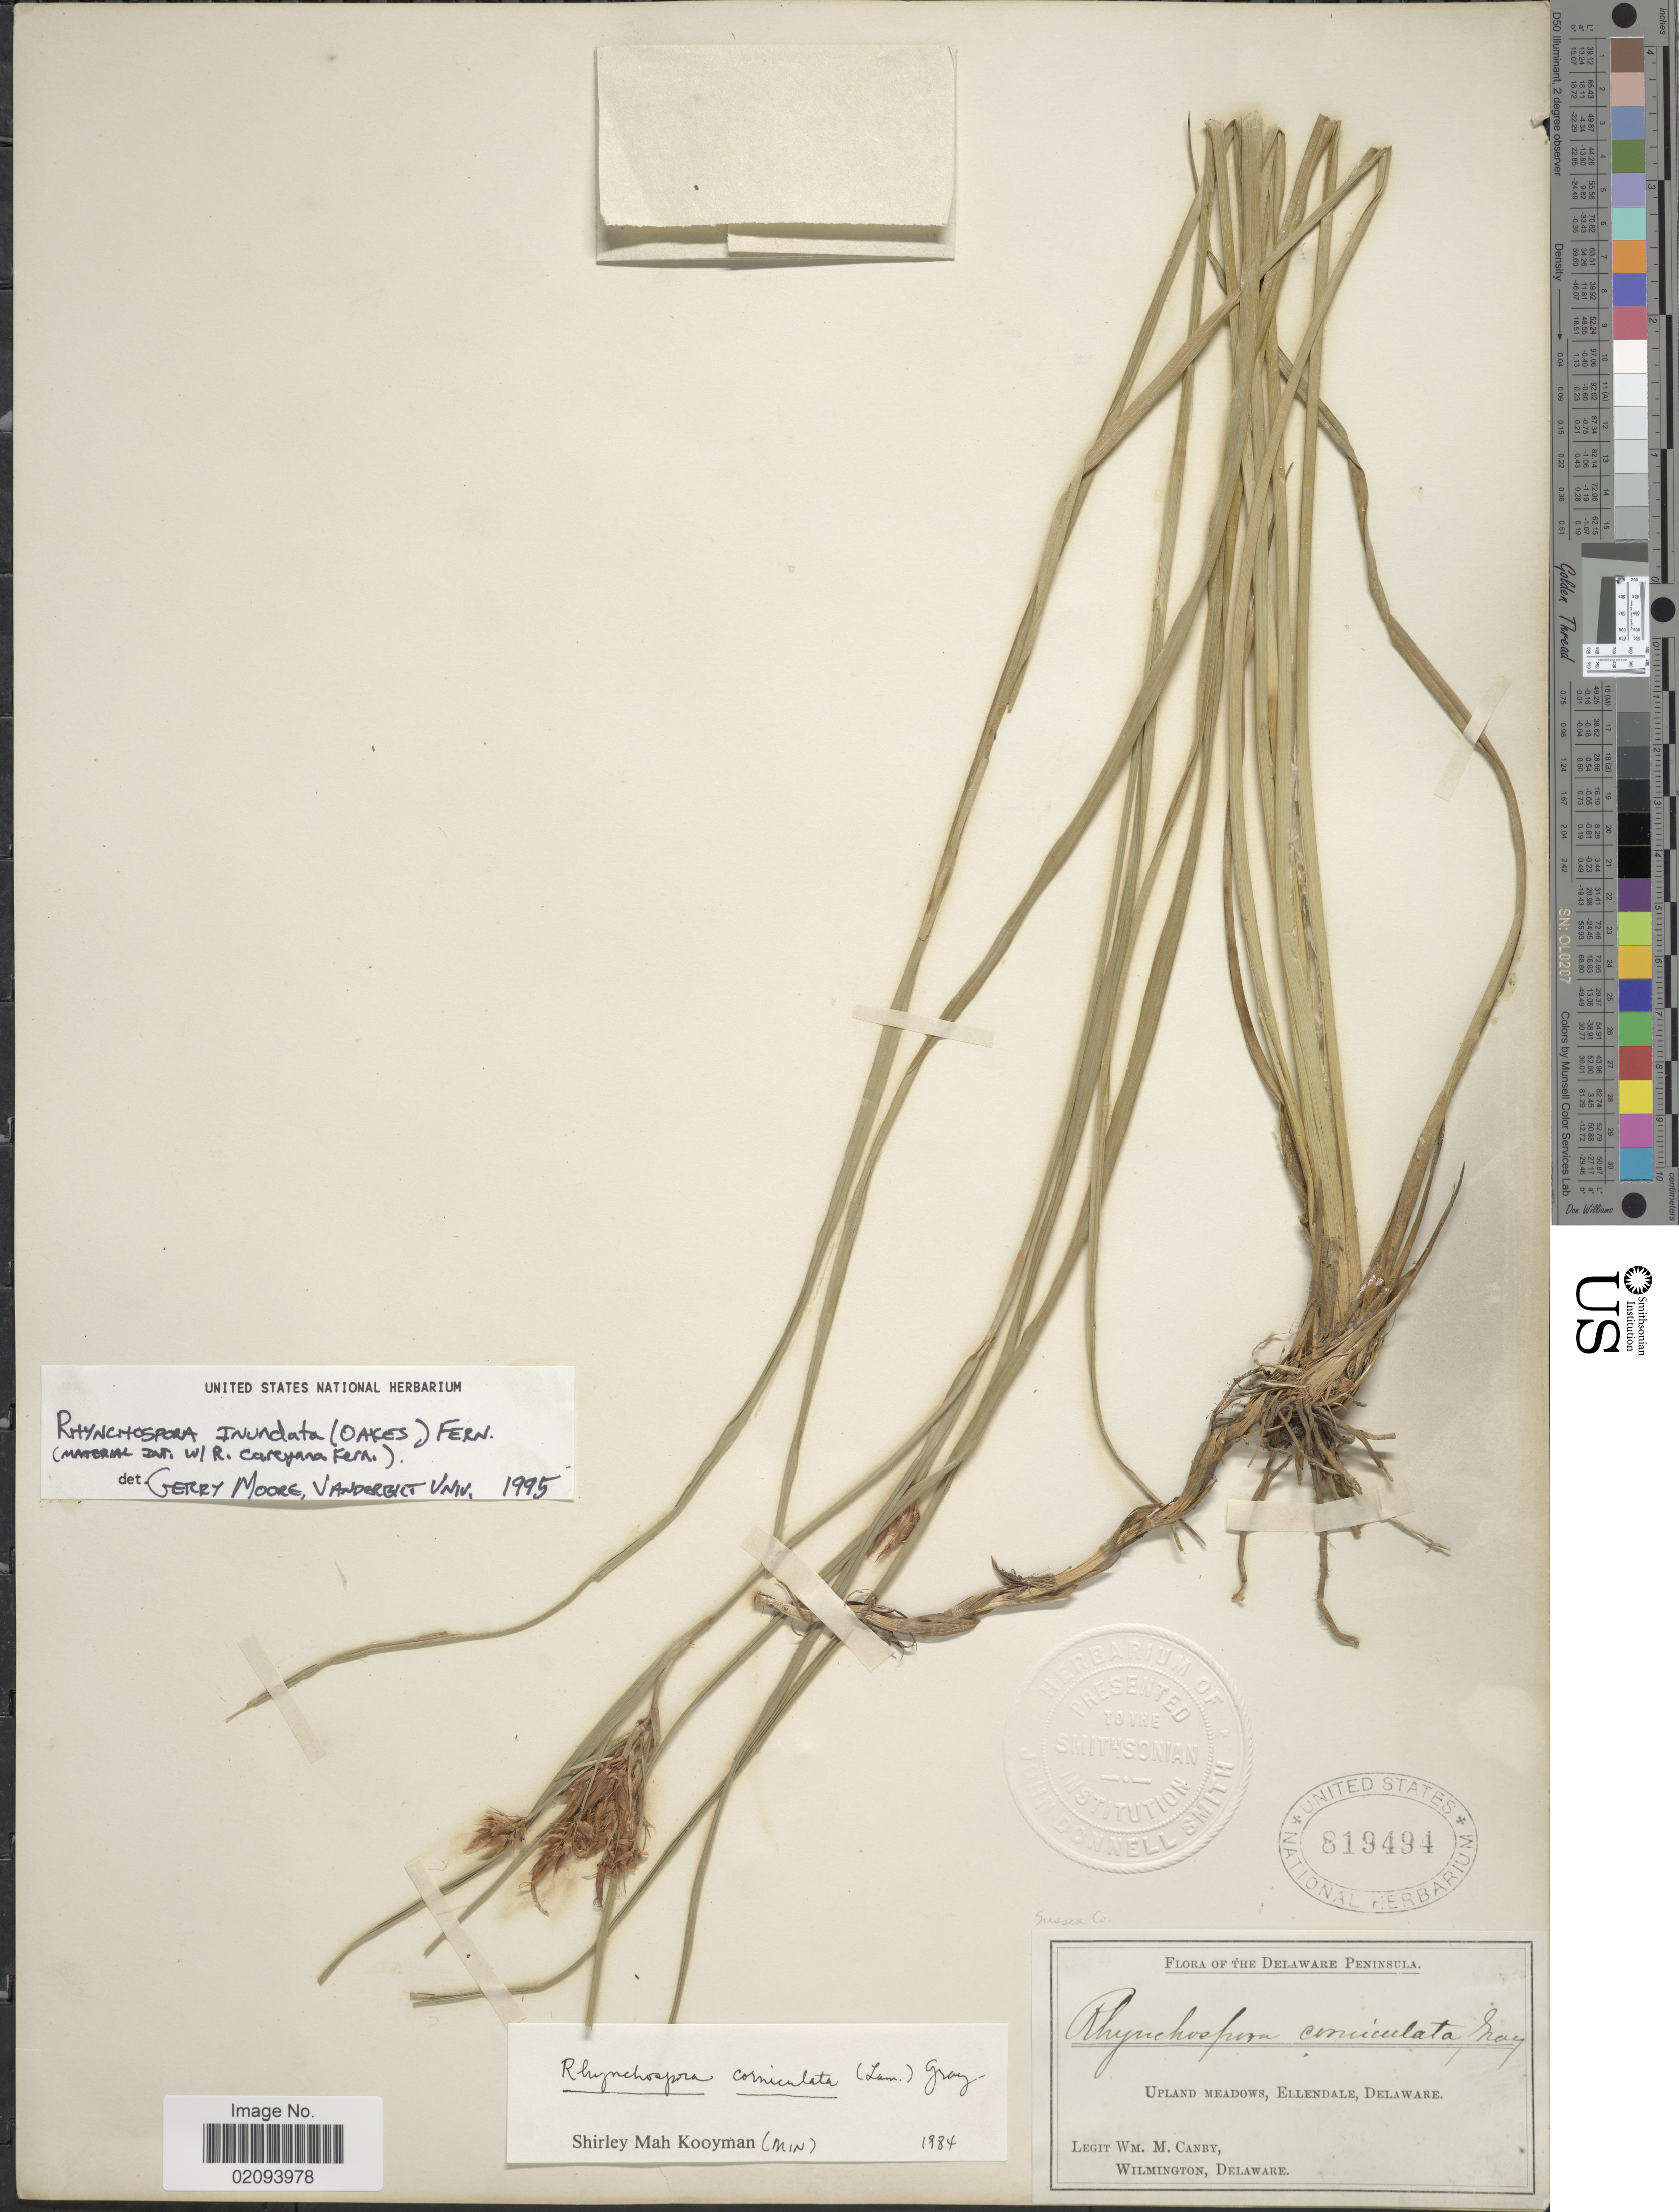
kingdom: Plantae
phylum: Tracheophyta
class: Liliopsida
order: Poales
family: Cyperaceae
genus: Rhynchospora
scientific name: Rhynchospora inundata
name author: (Oakes) Fernald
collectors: W. M. Canby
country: United States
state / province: Delaware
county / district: Sussex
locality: Delaware Peninsula. Upland Meadows, Ellendale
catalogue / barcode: US 819494